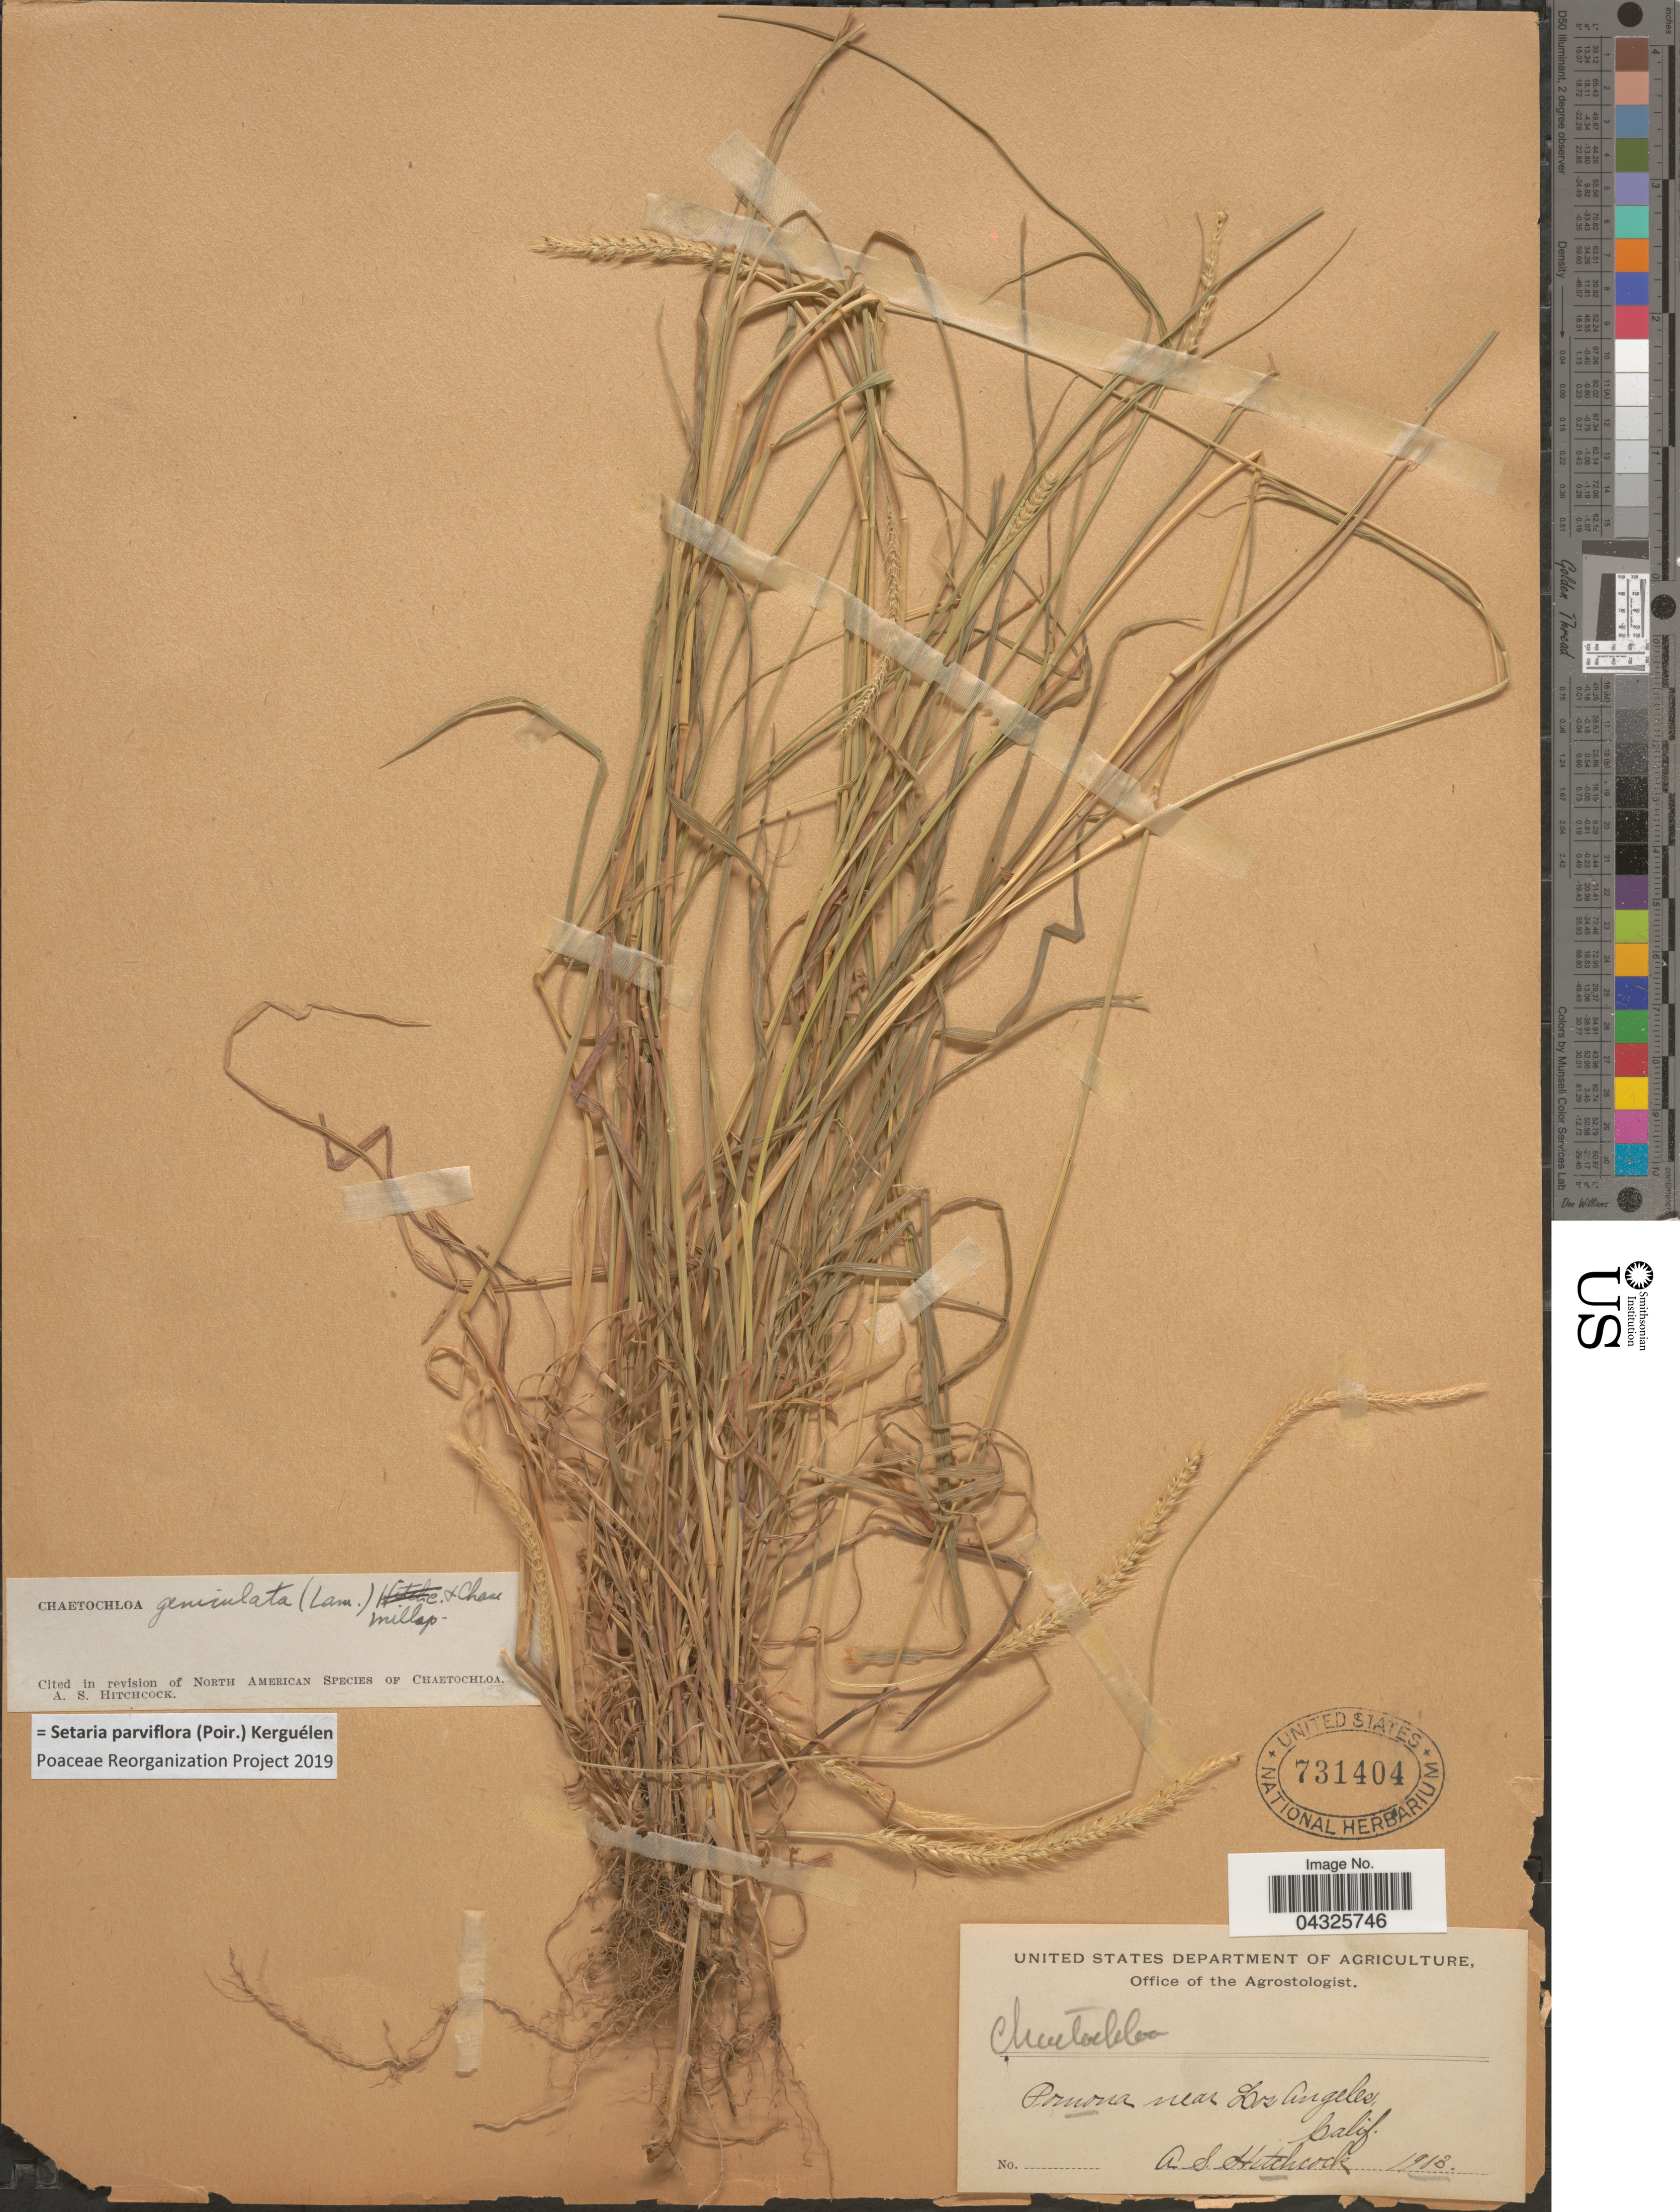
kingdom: Plantae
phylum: Tracheophyta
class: Liliopsida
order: Poales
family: Poaceae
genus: Setaria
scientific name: Setaria parviflora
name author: (Poir.) Kerguélen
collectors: A. S. Hitchcock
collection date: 1903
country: United States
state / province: California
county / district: Los Angeles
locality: Pomona near Los Angeles.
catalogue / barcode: US 731404